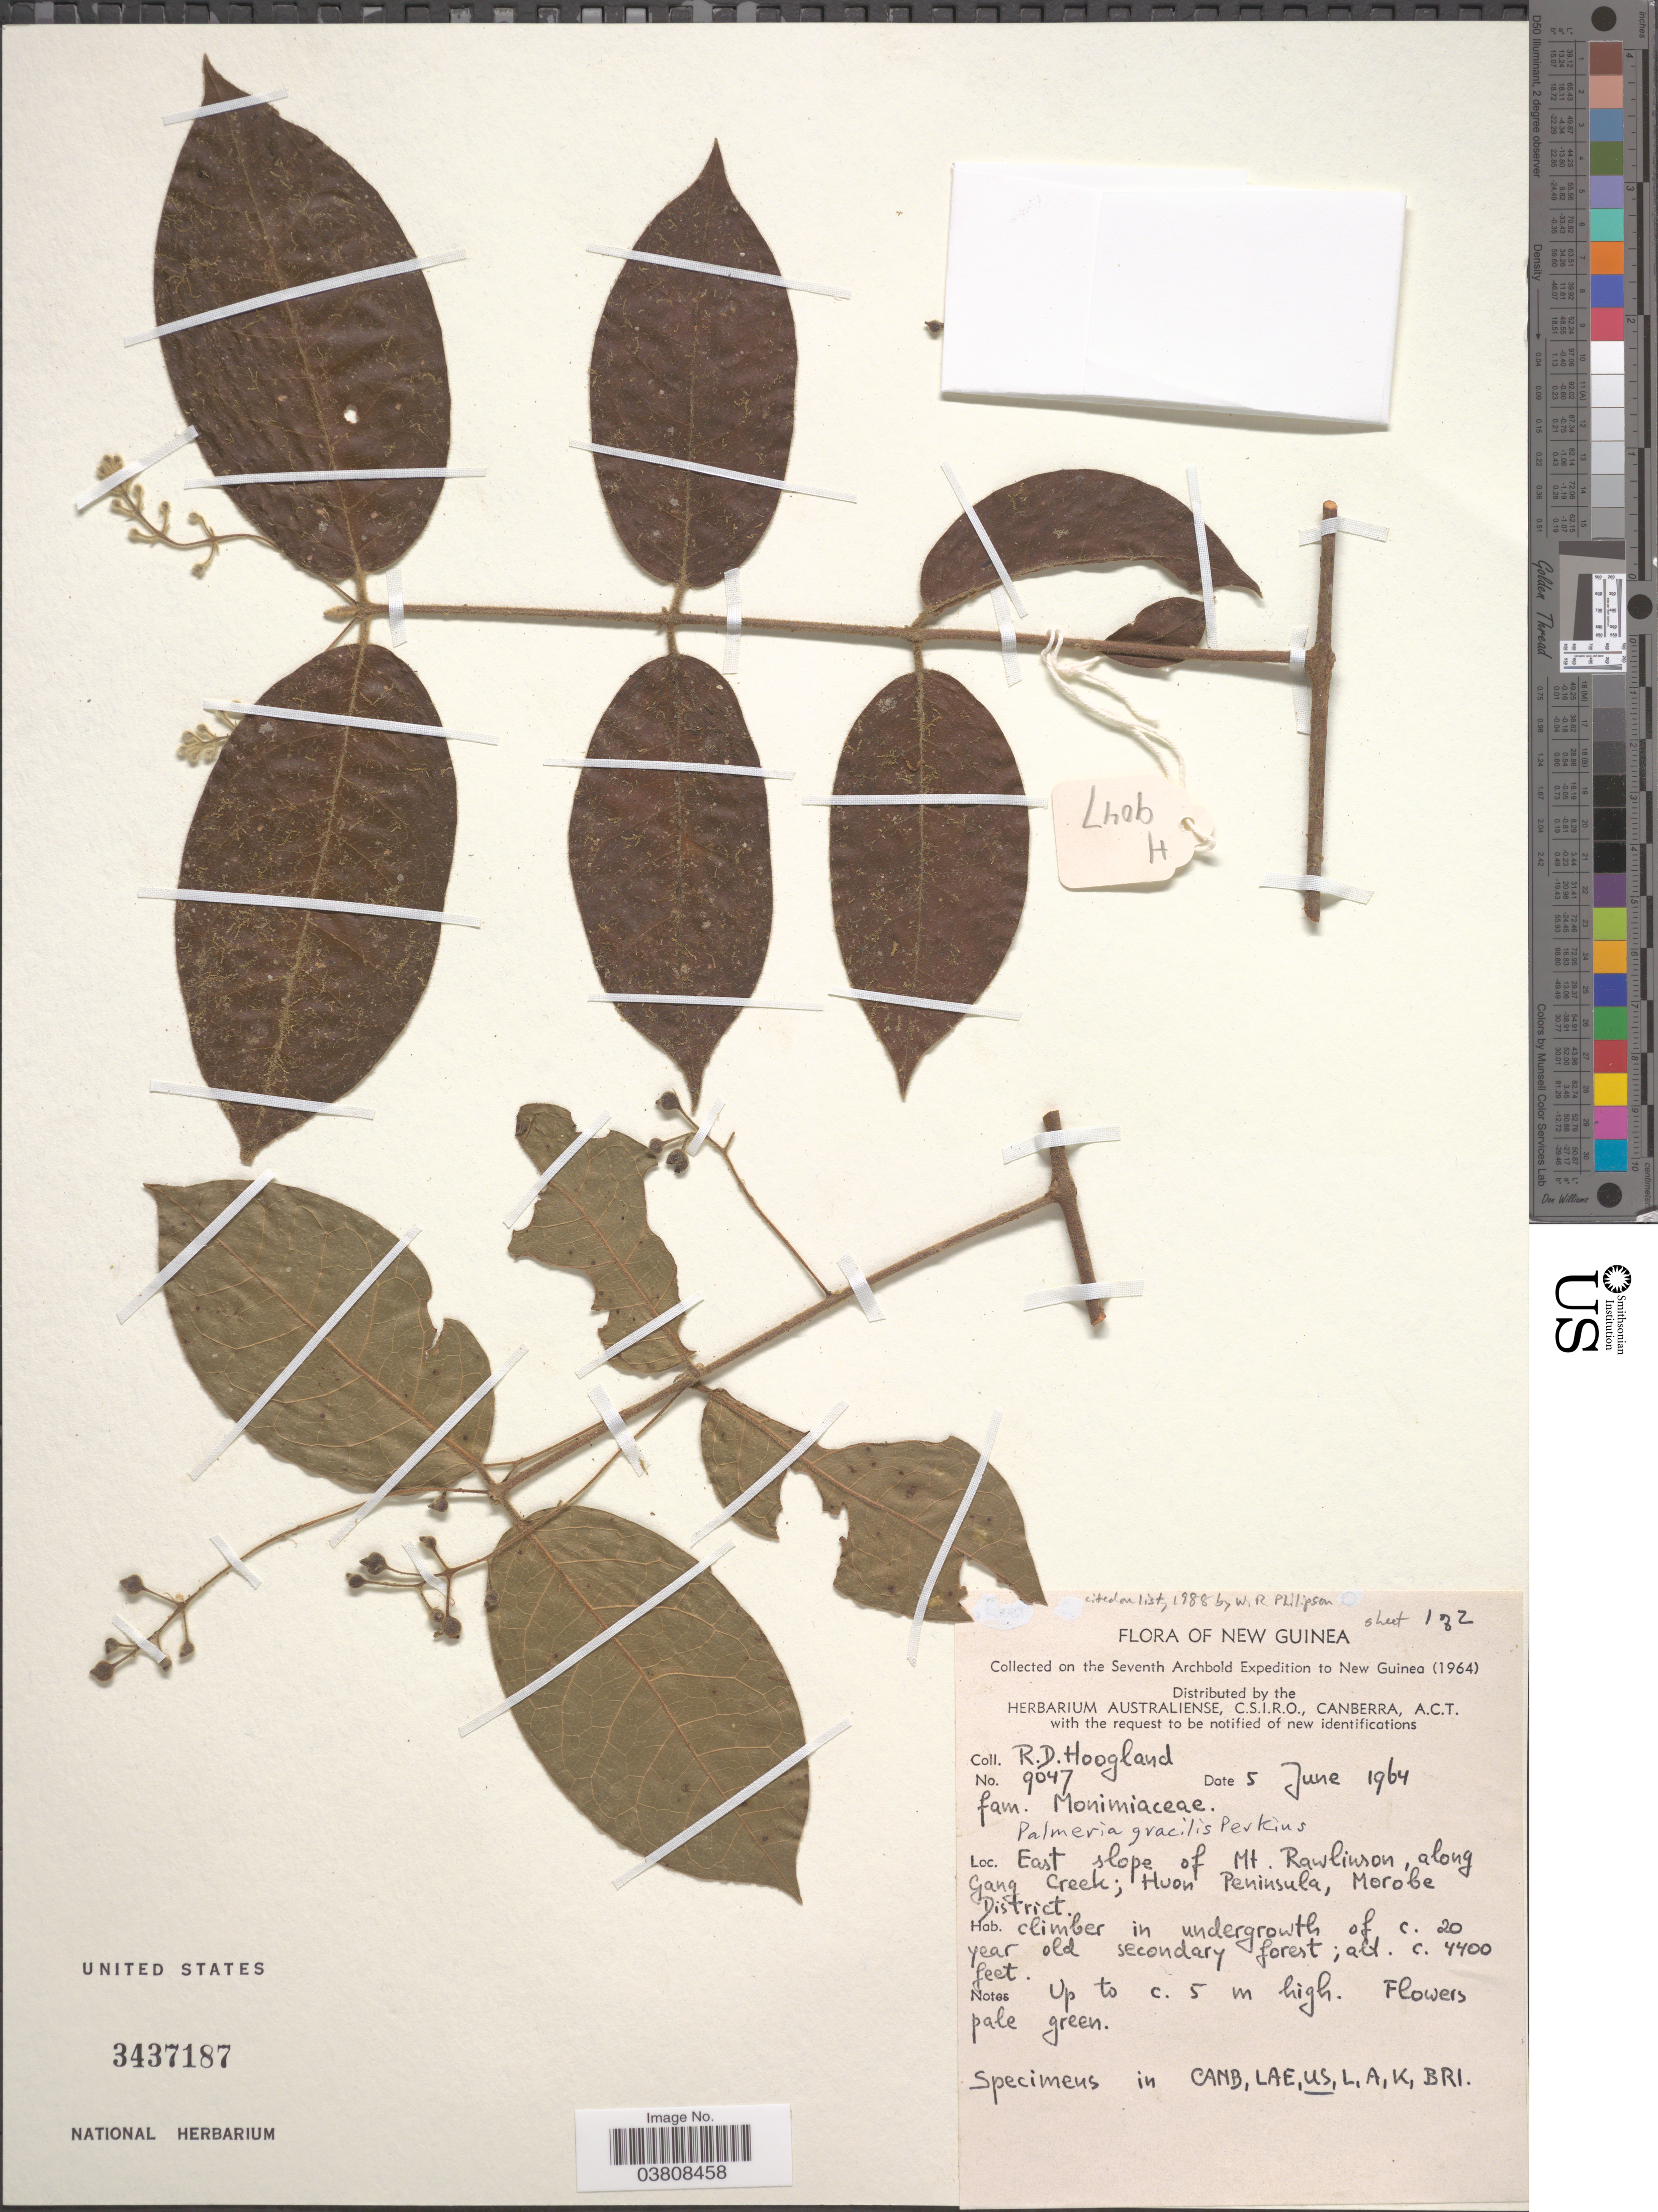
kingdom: Plantae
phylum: Tracheophyta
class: Magnoliopsida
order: Laurales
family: Monimiaceae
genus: Palmeria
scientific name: Palmeria gracilis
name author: Perkins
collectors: R. D. Hoogland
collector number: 9047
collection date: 1964-06-05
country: Papua New Guinea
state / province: Morobe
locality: New Guinea. East slope of Mt. Rawlinson, along Gang Creek; Huon Peninsula, Morobe District. In undergrowth of c. 20 year old secondary forest.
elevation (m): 1341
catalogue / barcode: US 3437187